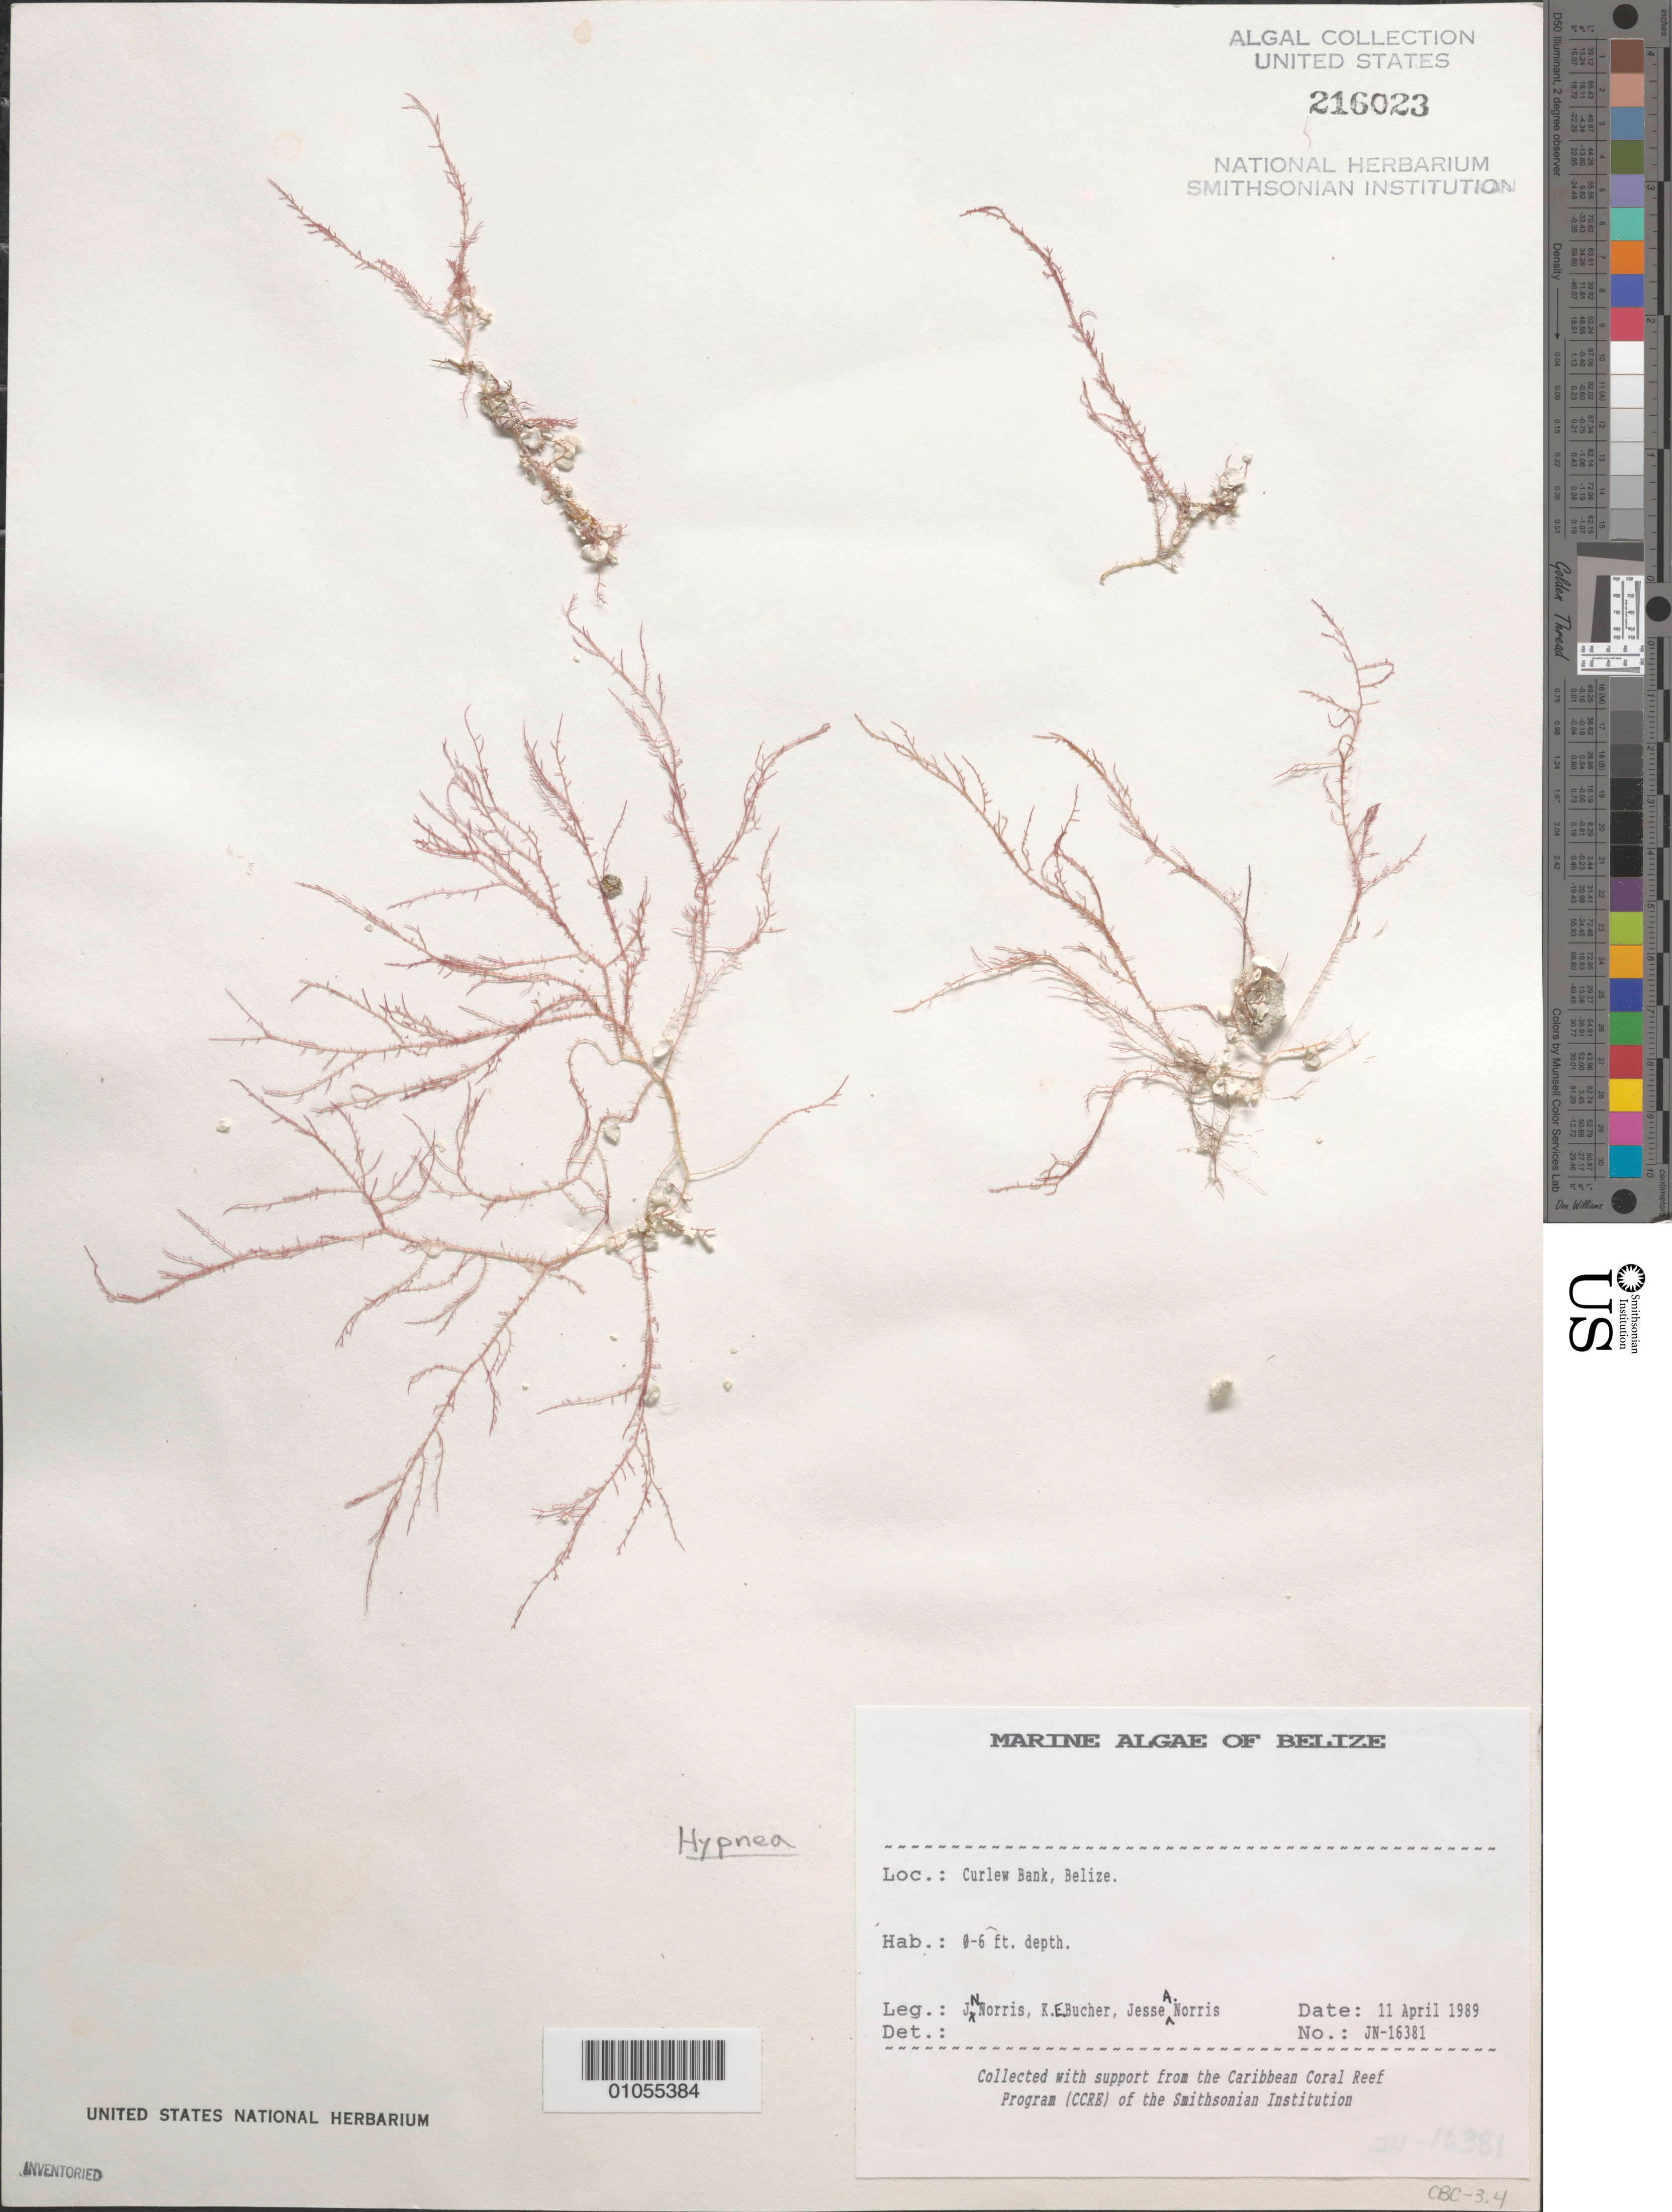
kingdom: Plantae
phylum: Rhodophyta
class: Florideophyceae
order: Gigartinales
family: Cystocloniaceae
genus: Hypnea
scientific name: Hypnea sp.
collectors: J. N. Norris, K. E. Bucher & J. A. Norris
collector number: JN-16381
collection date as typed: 11 Apr 1989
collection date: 1989-04-11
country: Belize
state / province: Stann Creek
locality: Curlew Bank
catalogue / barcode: US 216023